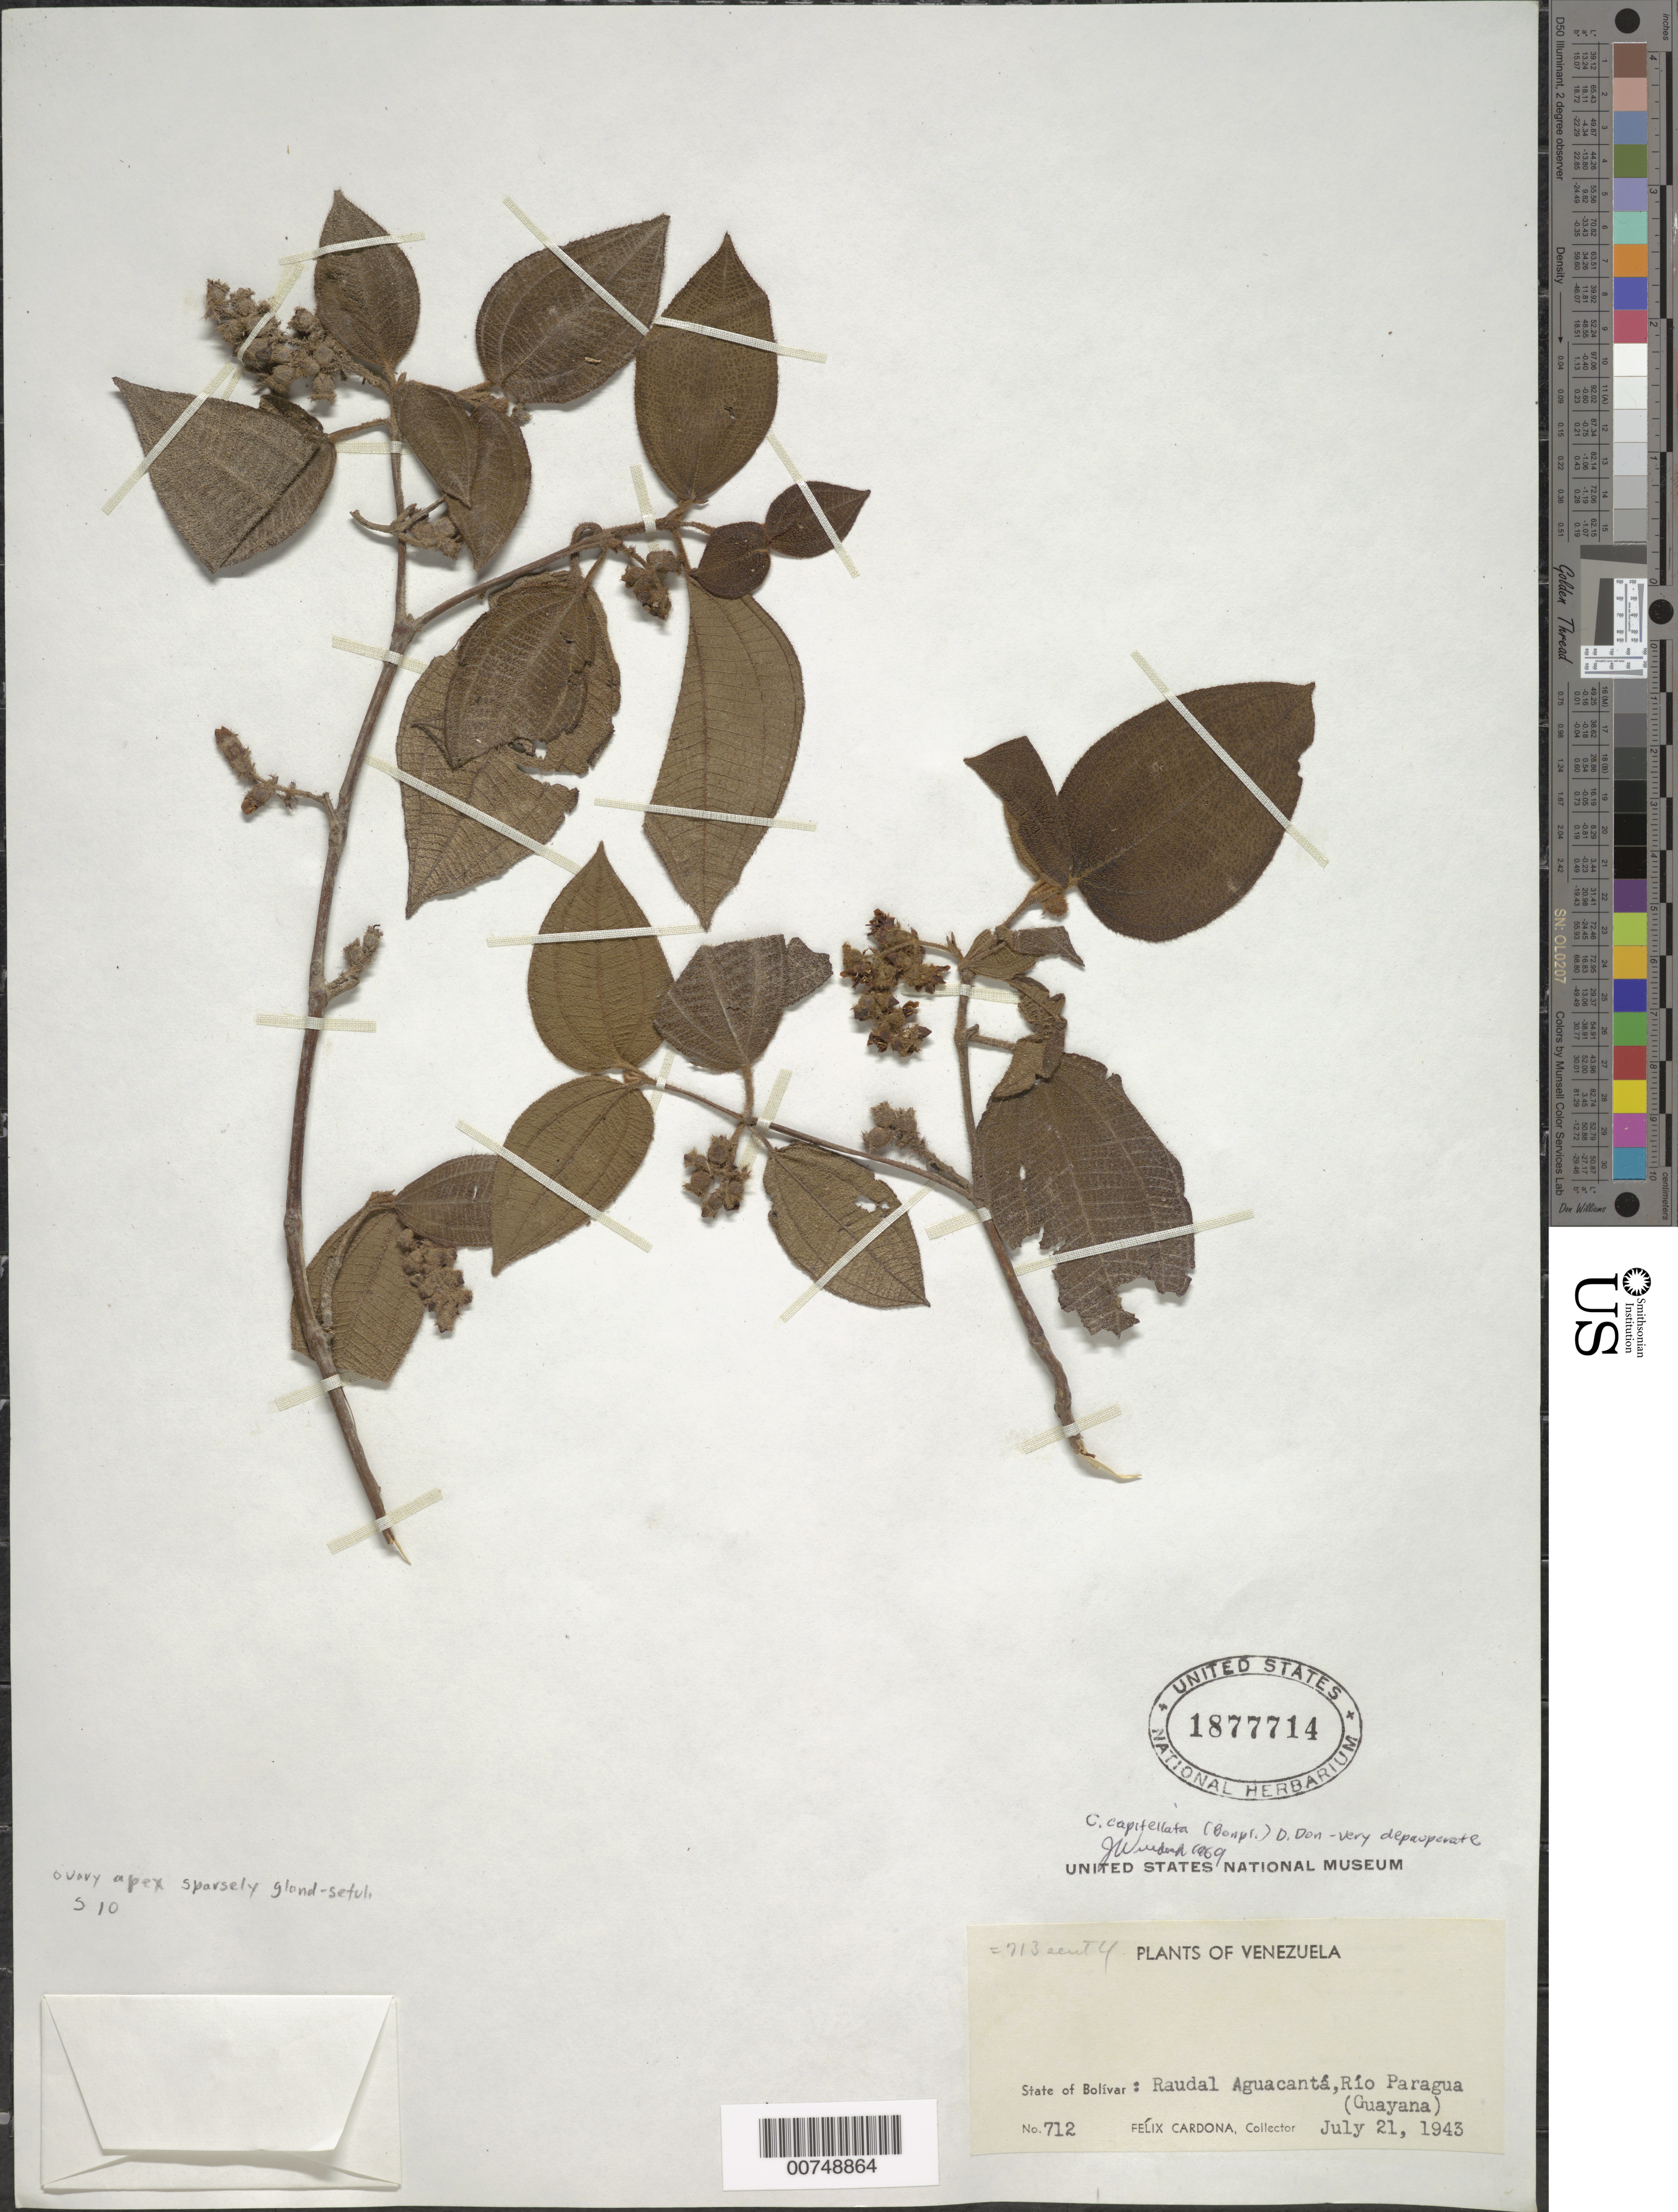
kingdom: Plantae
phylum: Tracheophyta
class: Magnoliopsida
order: Myrtales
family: Melastomataceae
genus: Clidemia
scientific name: Clidemia capitellata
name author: (Bonpl.) D. Don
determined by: Wurdack, John J., (US), US (UNITED STATES)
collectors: F. Cardona Puig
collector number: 712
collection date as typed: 21-Jul-43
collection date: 1943-07-21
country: Venezuela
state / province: Bolívar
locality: Río Paragua, Raudal Aguacantá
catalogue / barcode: US 1877714